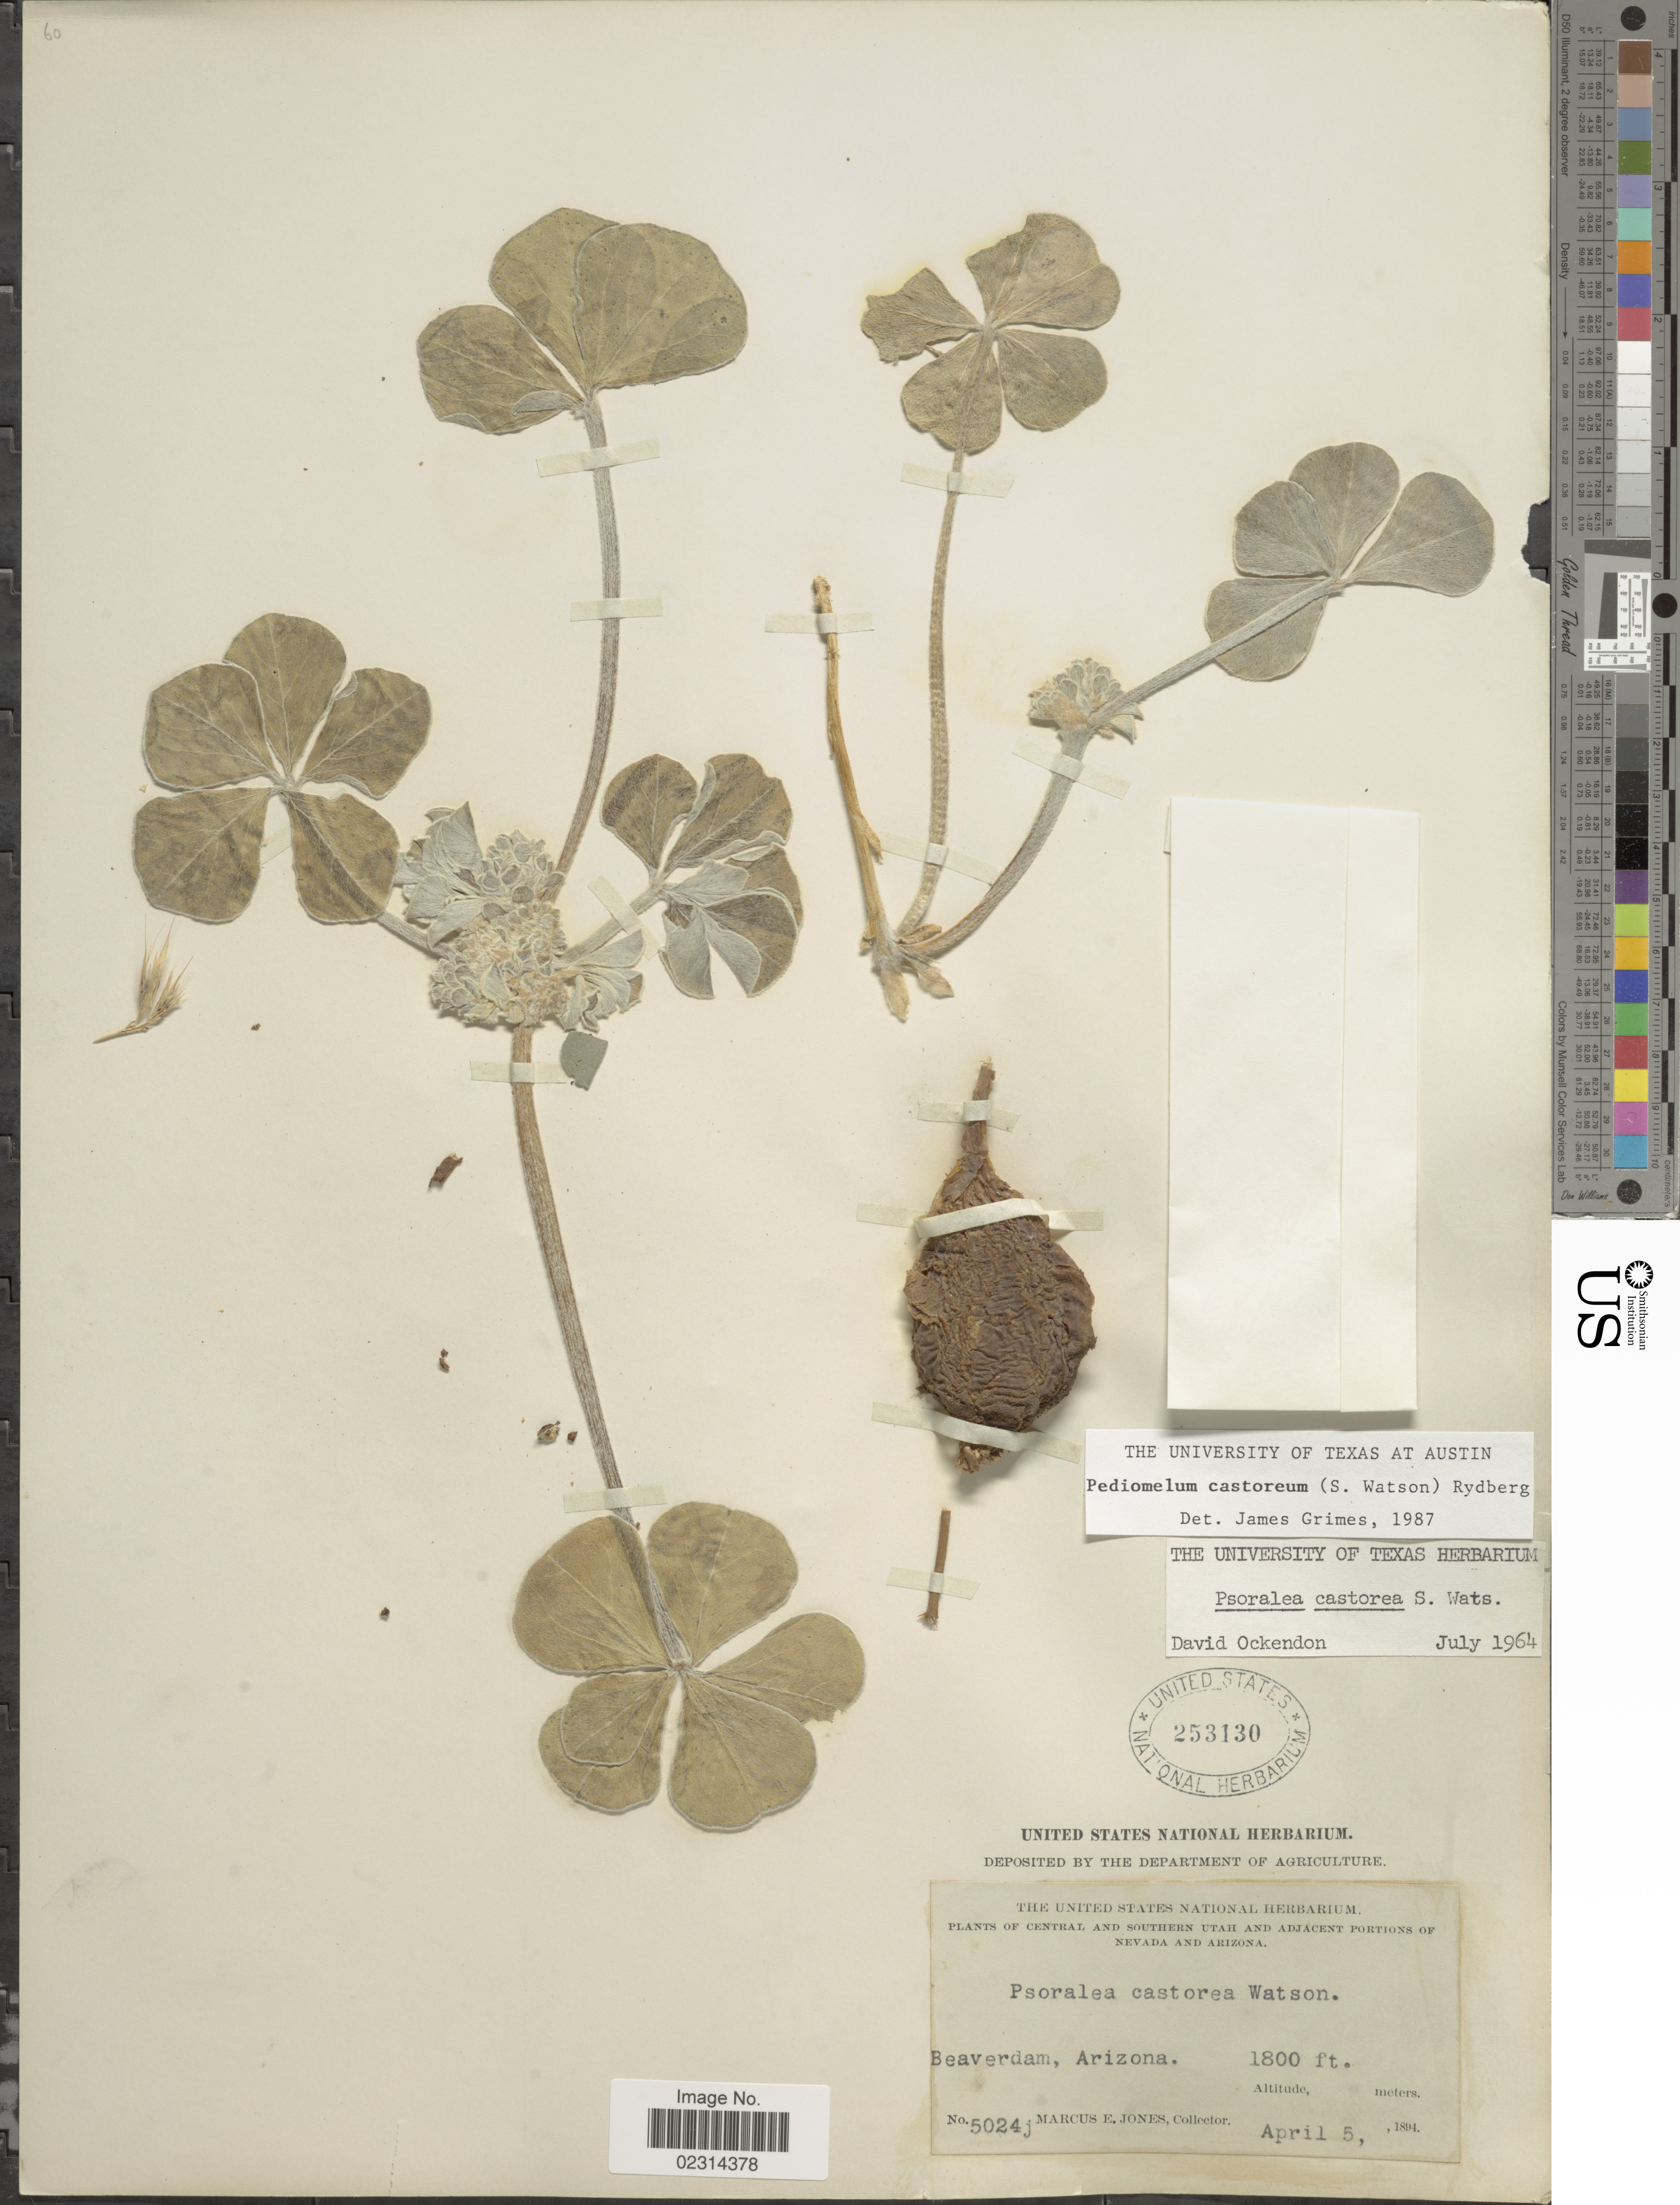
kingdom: Plantae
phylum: Tracheophyta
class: Magnoliopsida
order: Fabales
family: Fabaceae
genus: Pediomelum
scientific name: Pediomelum castoreum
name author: (S. Watson) Rydb.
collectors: M. E. Jones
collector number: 5024j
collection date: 1894-04-05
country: United States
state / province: Arizona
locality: Beaverdam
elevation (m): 549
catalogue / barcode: US 253130